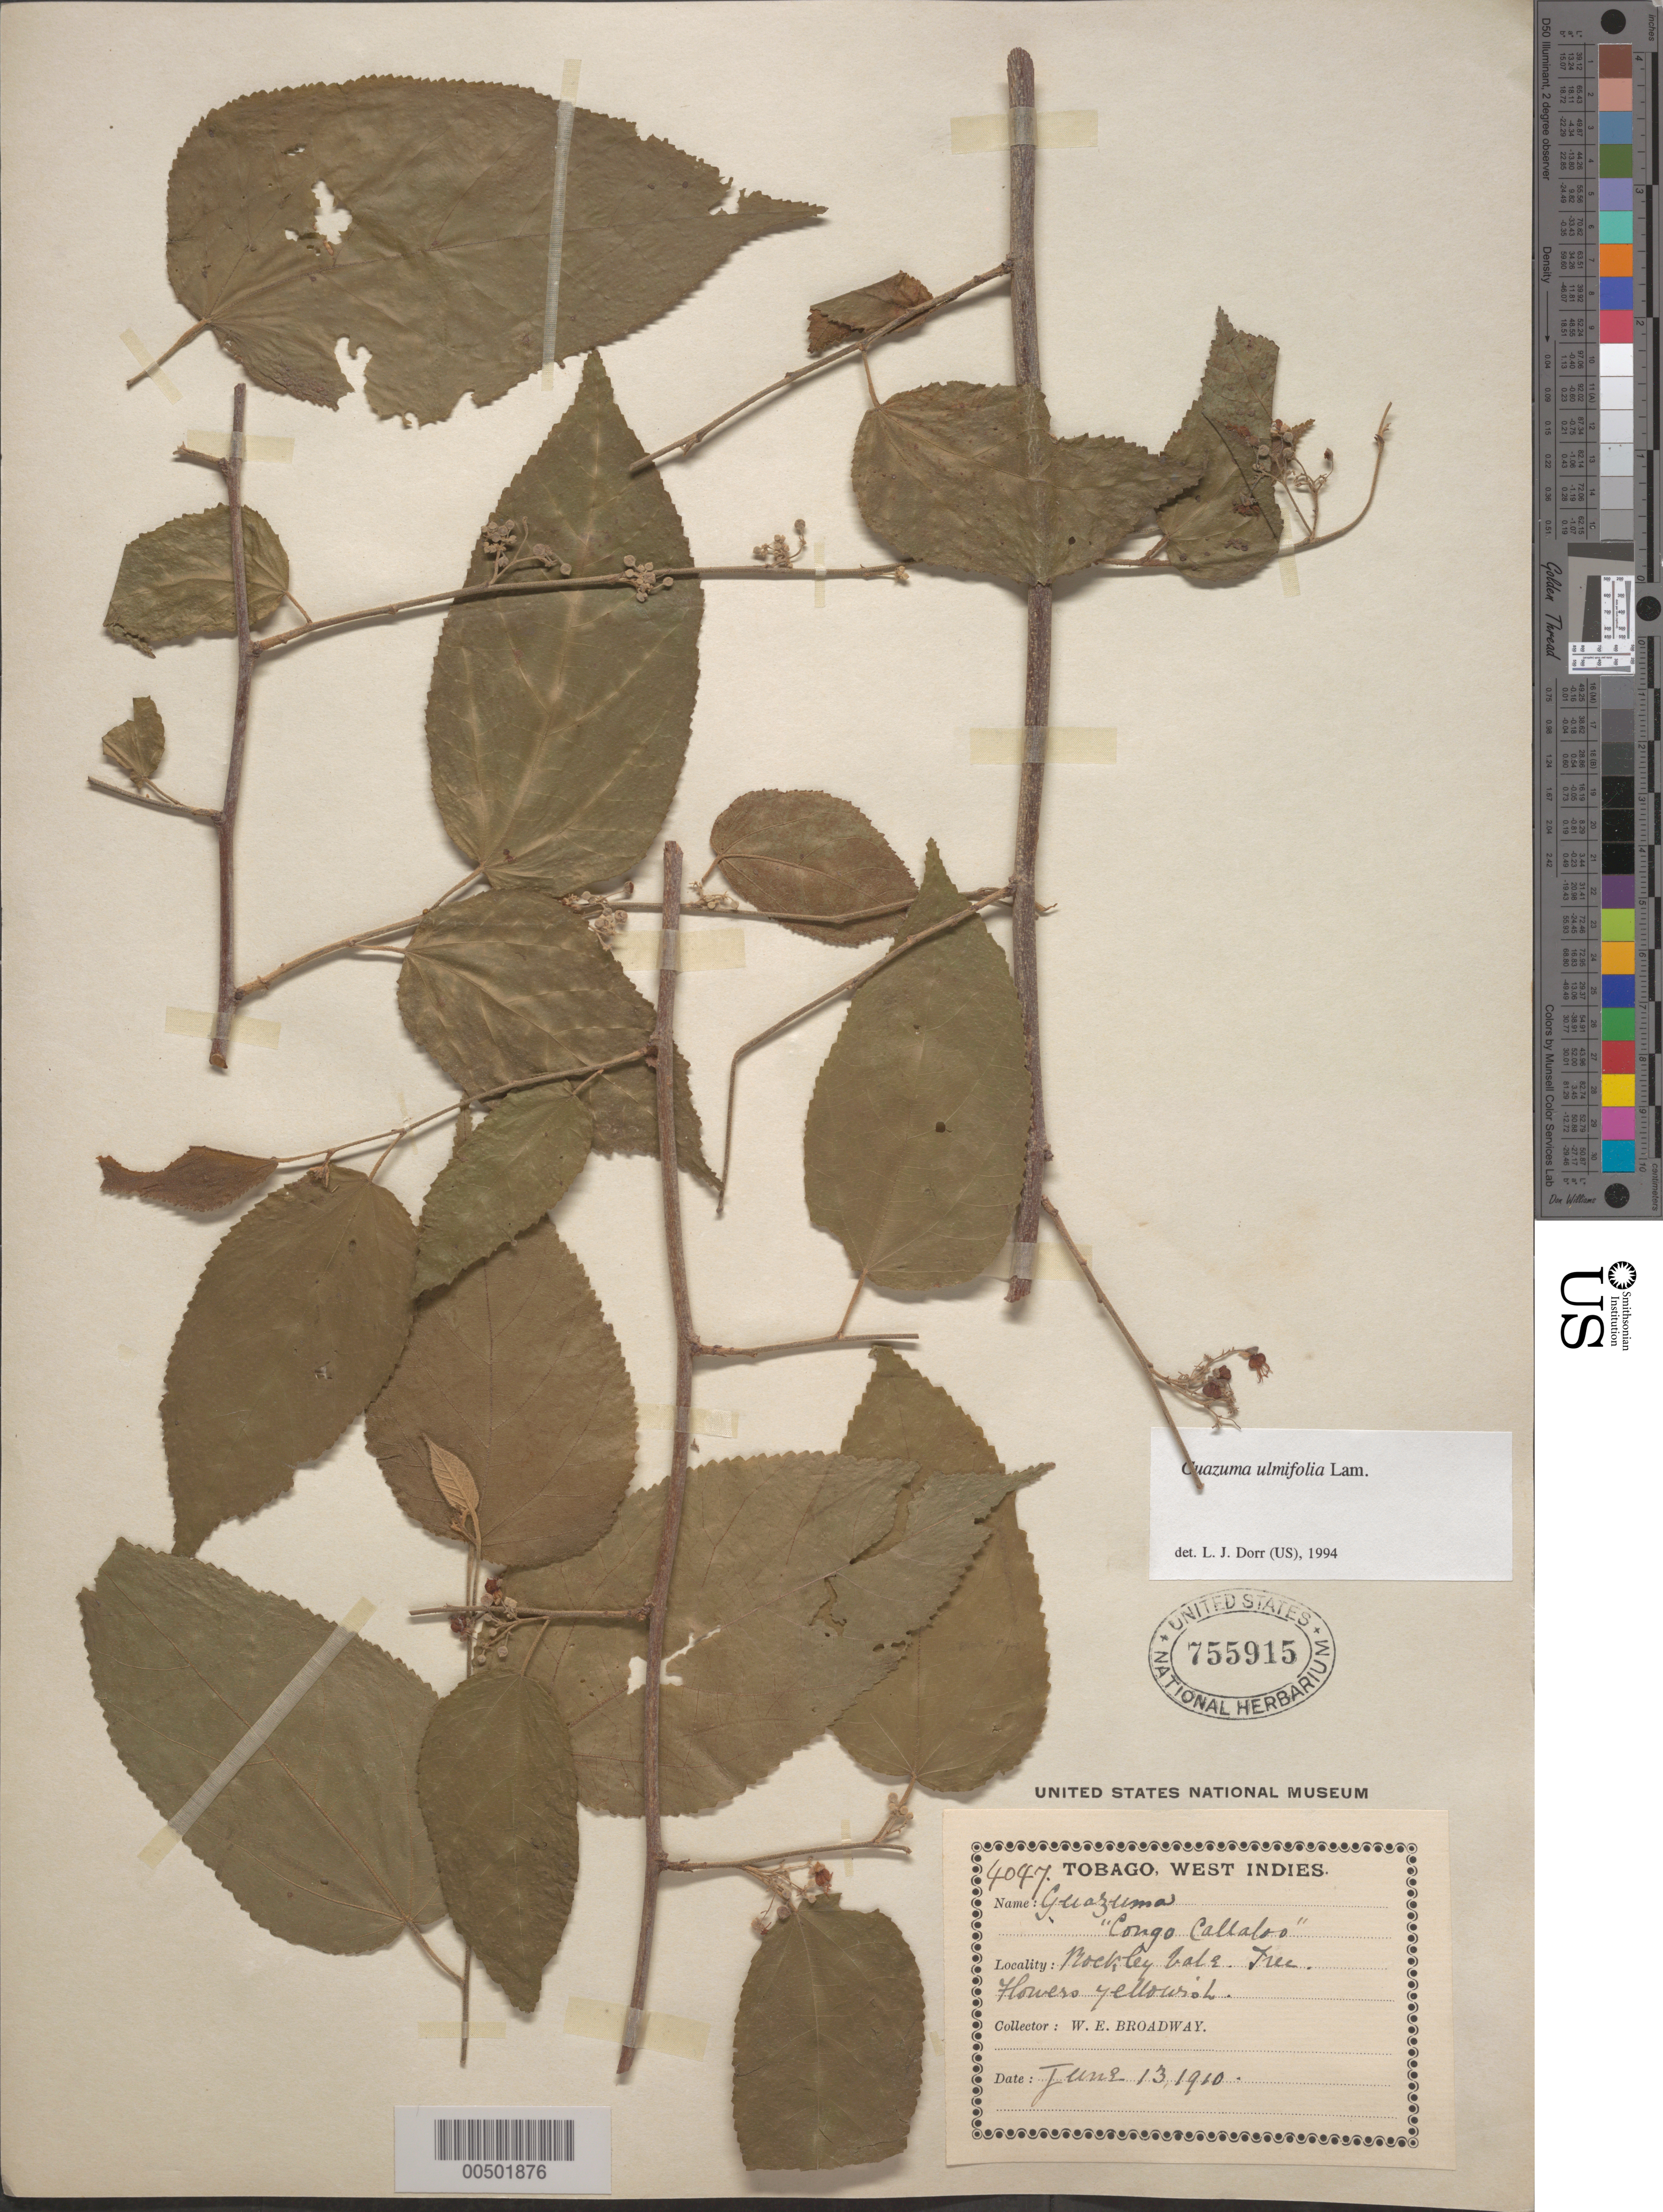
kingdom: Plantae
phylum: Tracheophyta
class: Magnoliopsida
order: Malvales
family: Malvaceae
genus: Guazuma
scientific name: Guazuma ulmifolia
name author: Lam.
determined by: Dorr, L. J., (BOT), Smithsonian Institution - National Museum of Natural History (UNITED STATES)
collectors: W. E. Broadway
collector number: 4047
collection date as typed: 13 Jun 1910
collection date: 1910-06-13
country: Trinidad and Tobago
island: Tobago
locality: Mockley Vale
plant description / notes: Common name: Congo Callabo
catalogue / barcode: US 755915